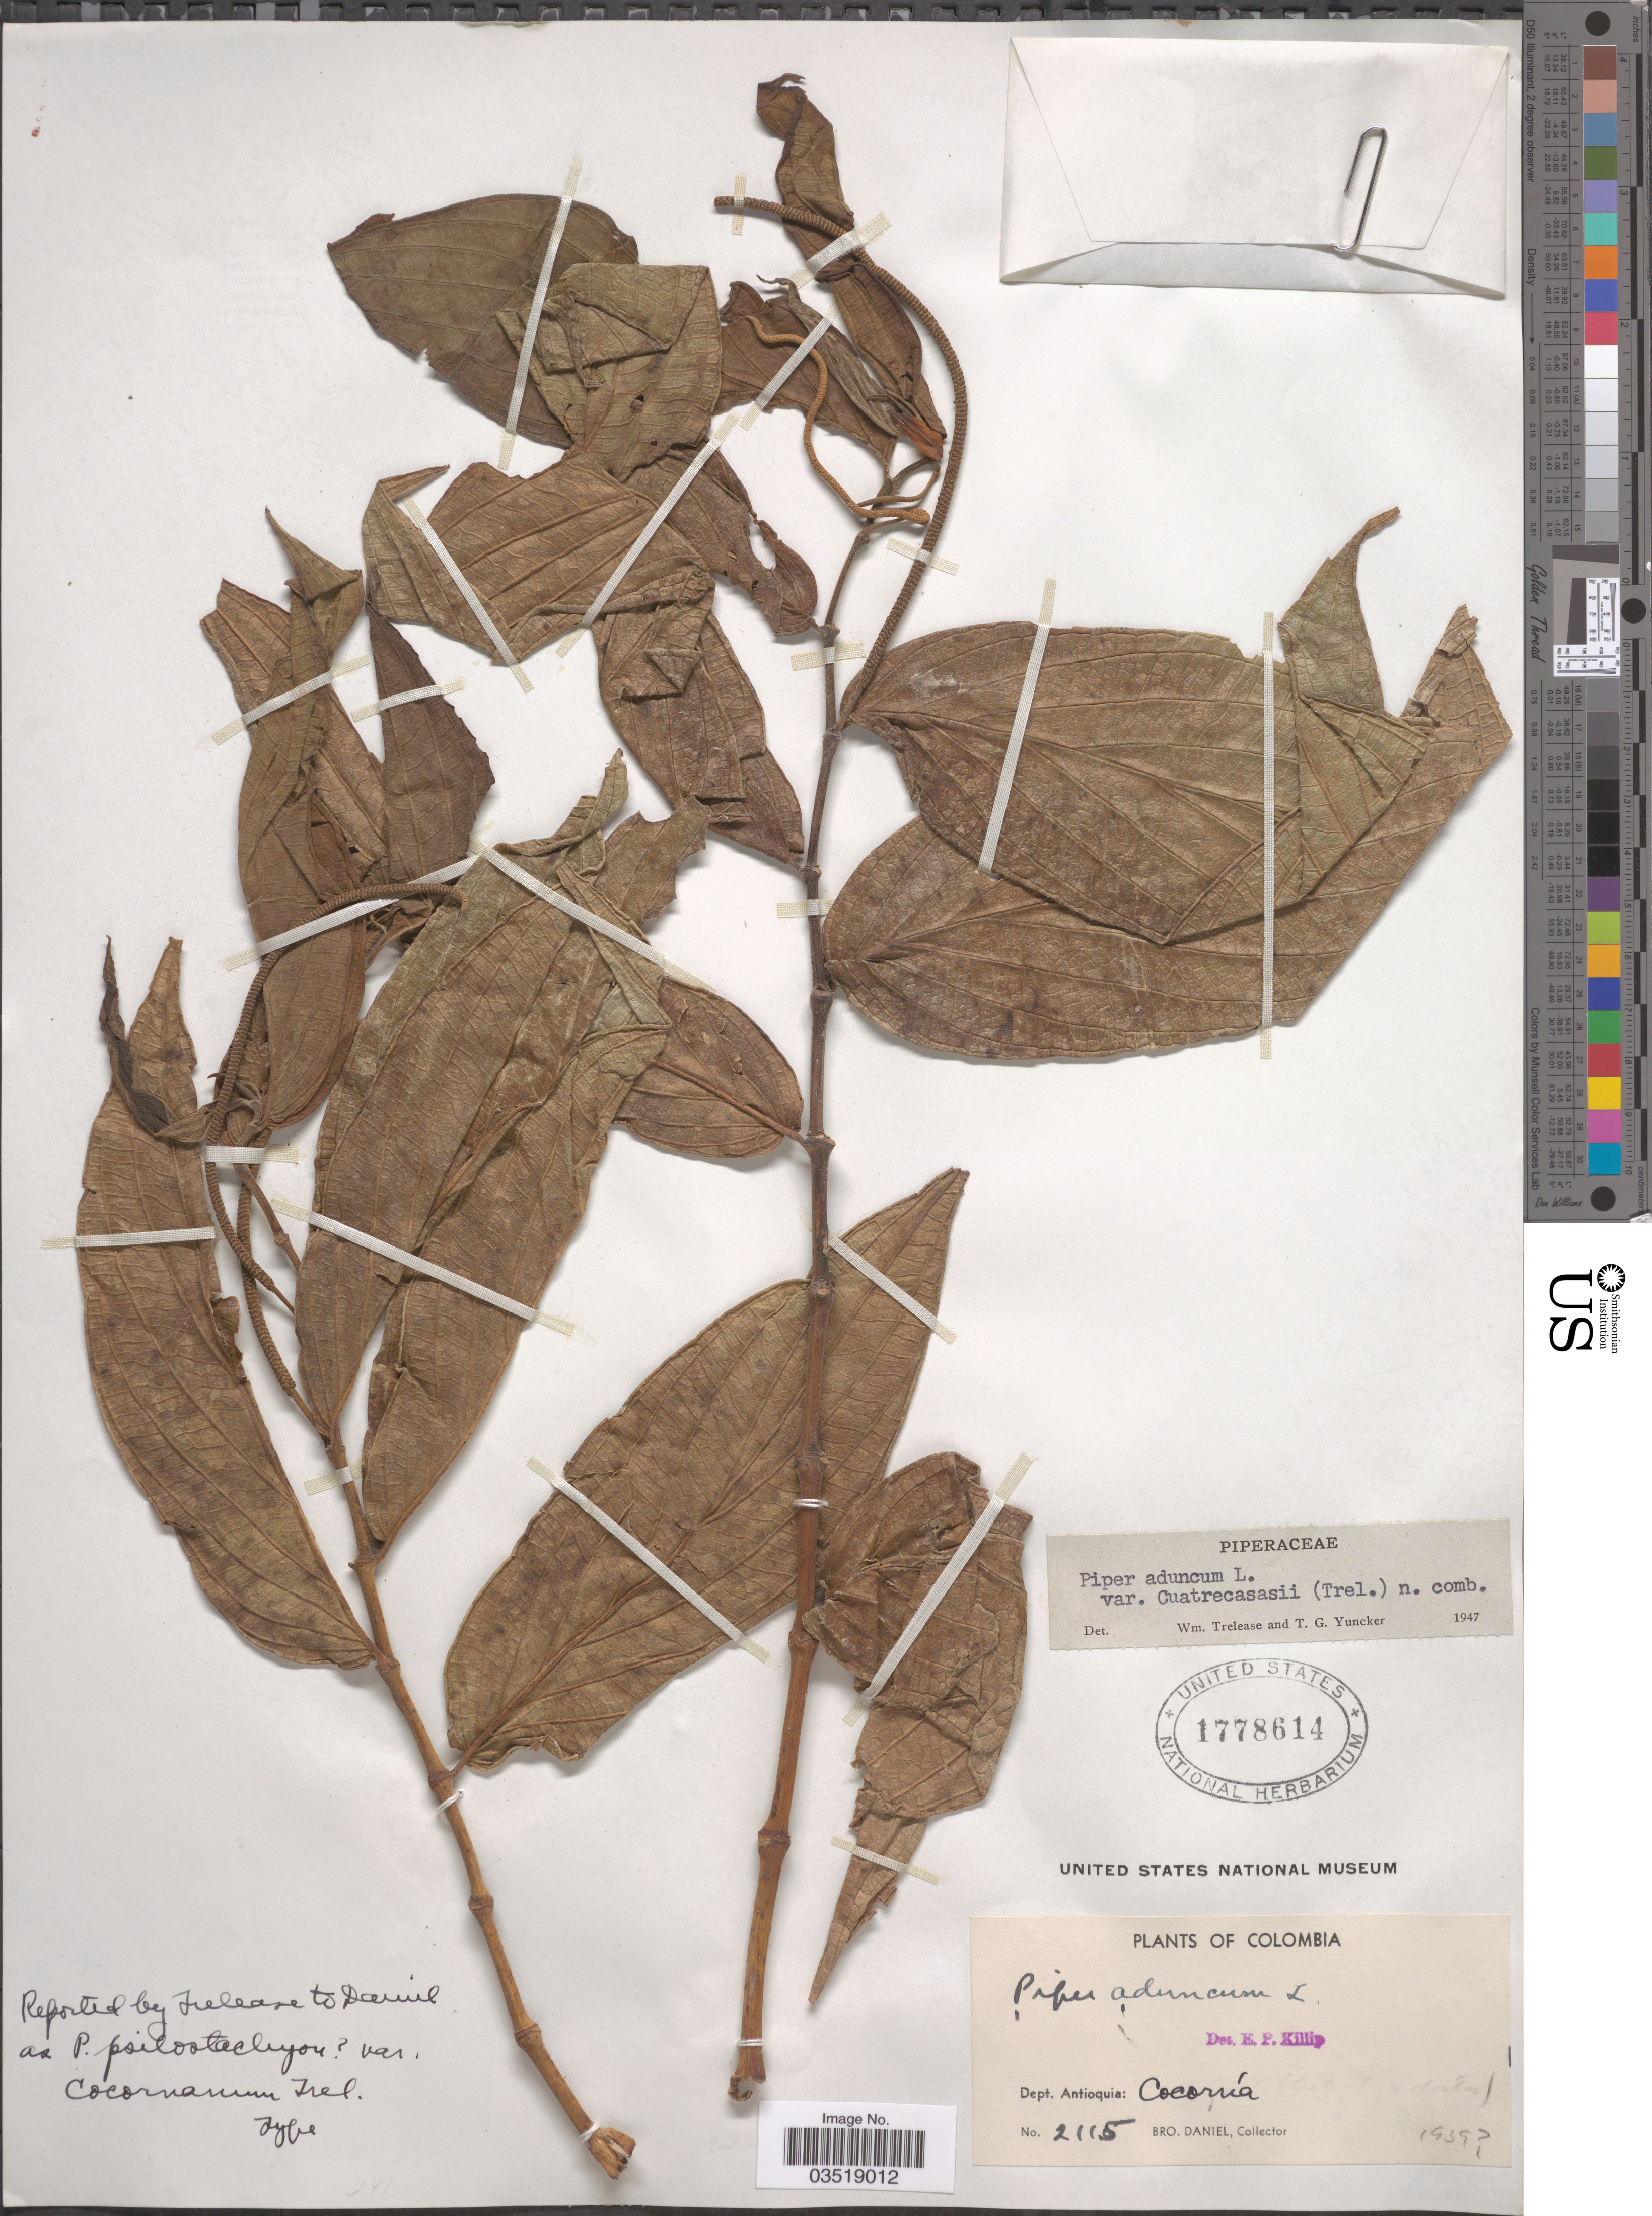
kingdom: Plantae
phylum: Tracheophyta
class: Magnoliopsida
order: Piperales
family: Piperaceae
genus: Piper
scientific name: Piper aduncum var. aduncum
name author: L.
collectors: Bro. Daniel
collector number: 2115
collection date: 1939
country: Colombia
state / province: Antioquia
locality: Dept. Antioquia: Cocorna.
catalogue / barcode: US 1778614